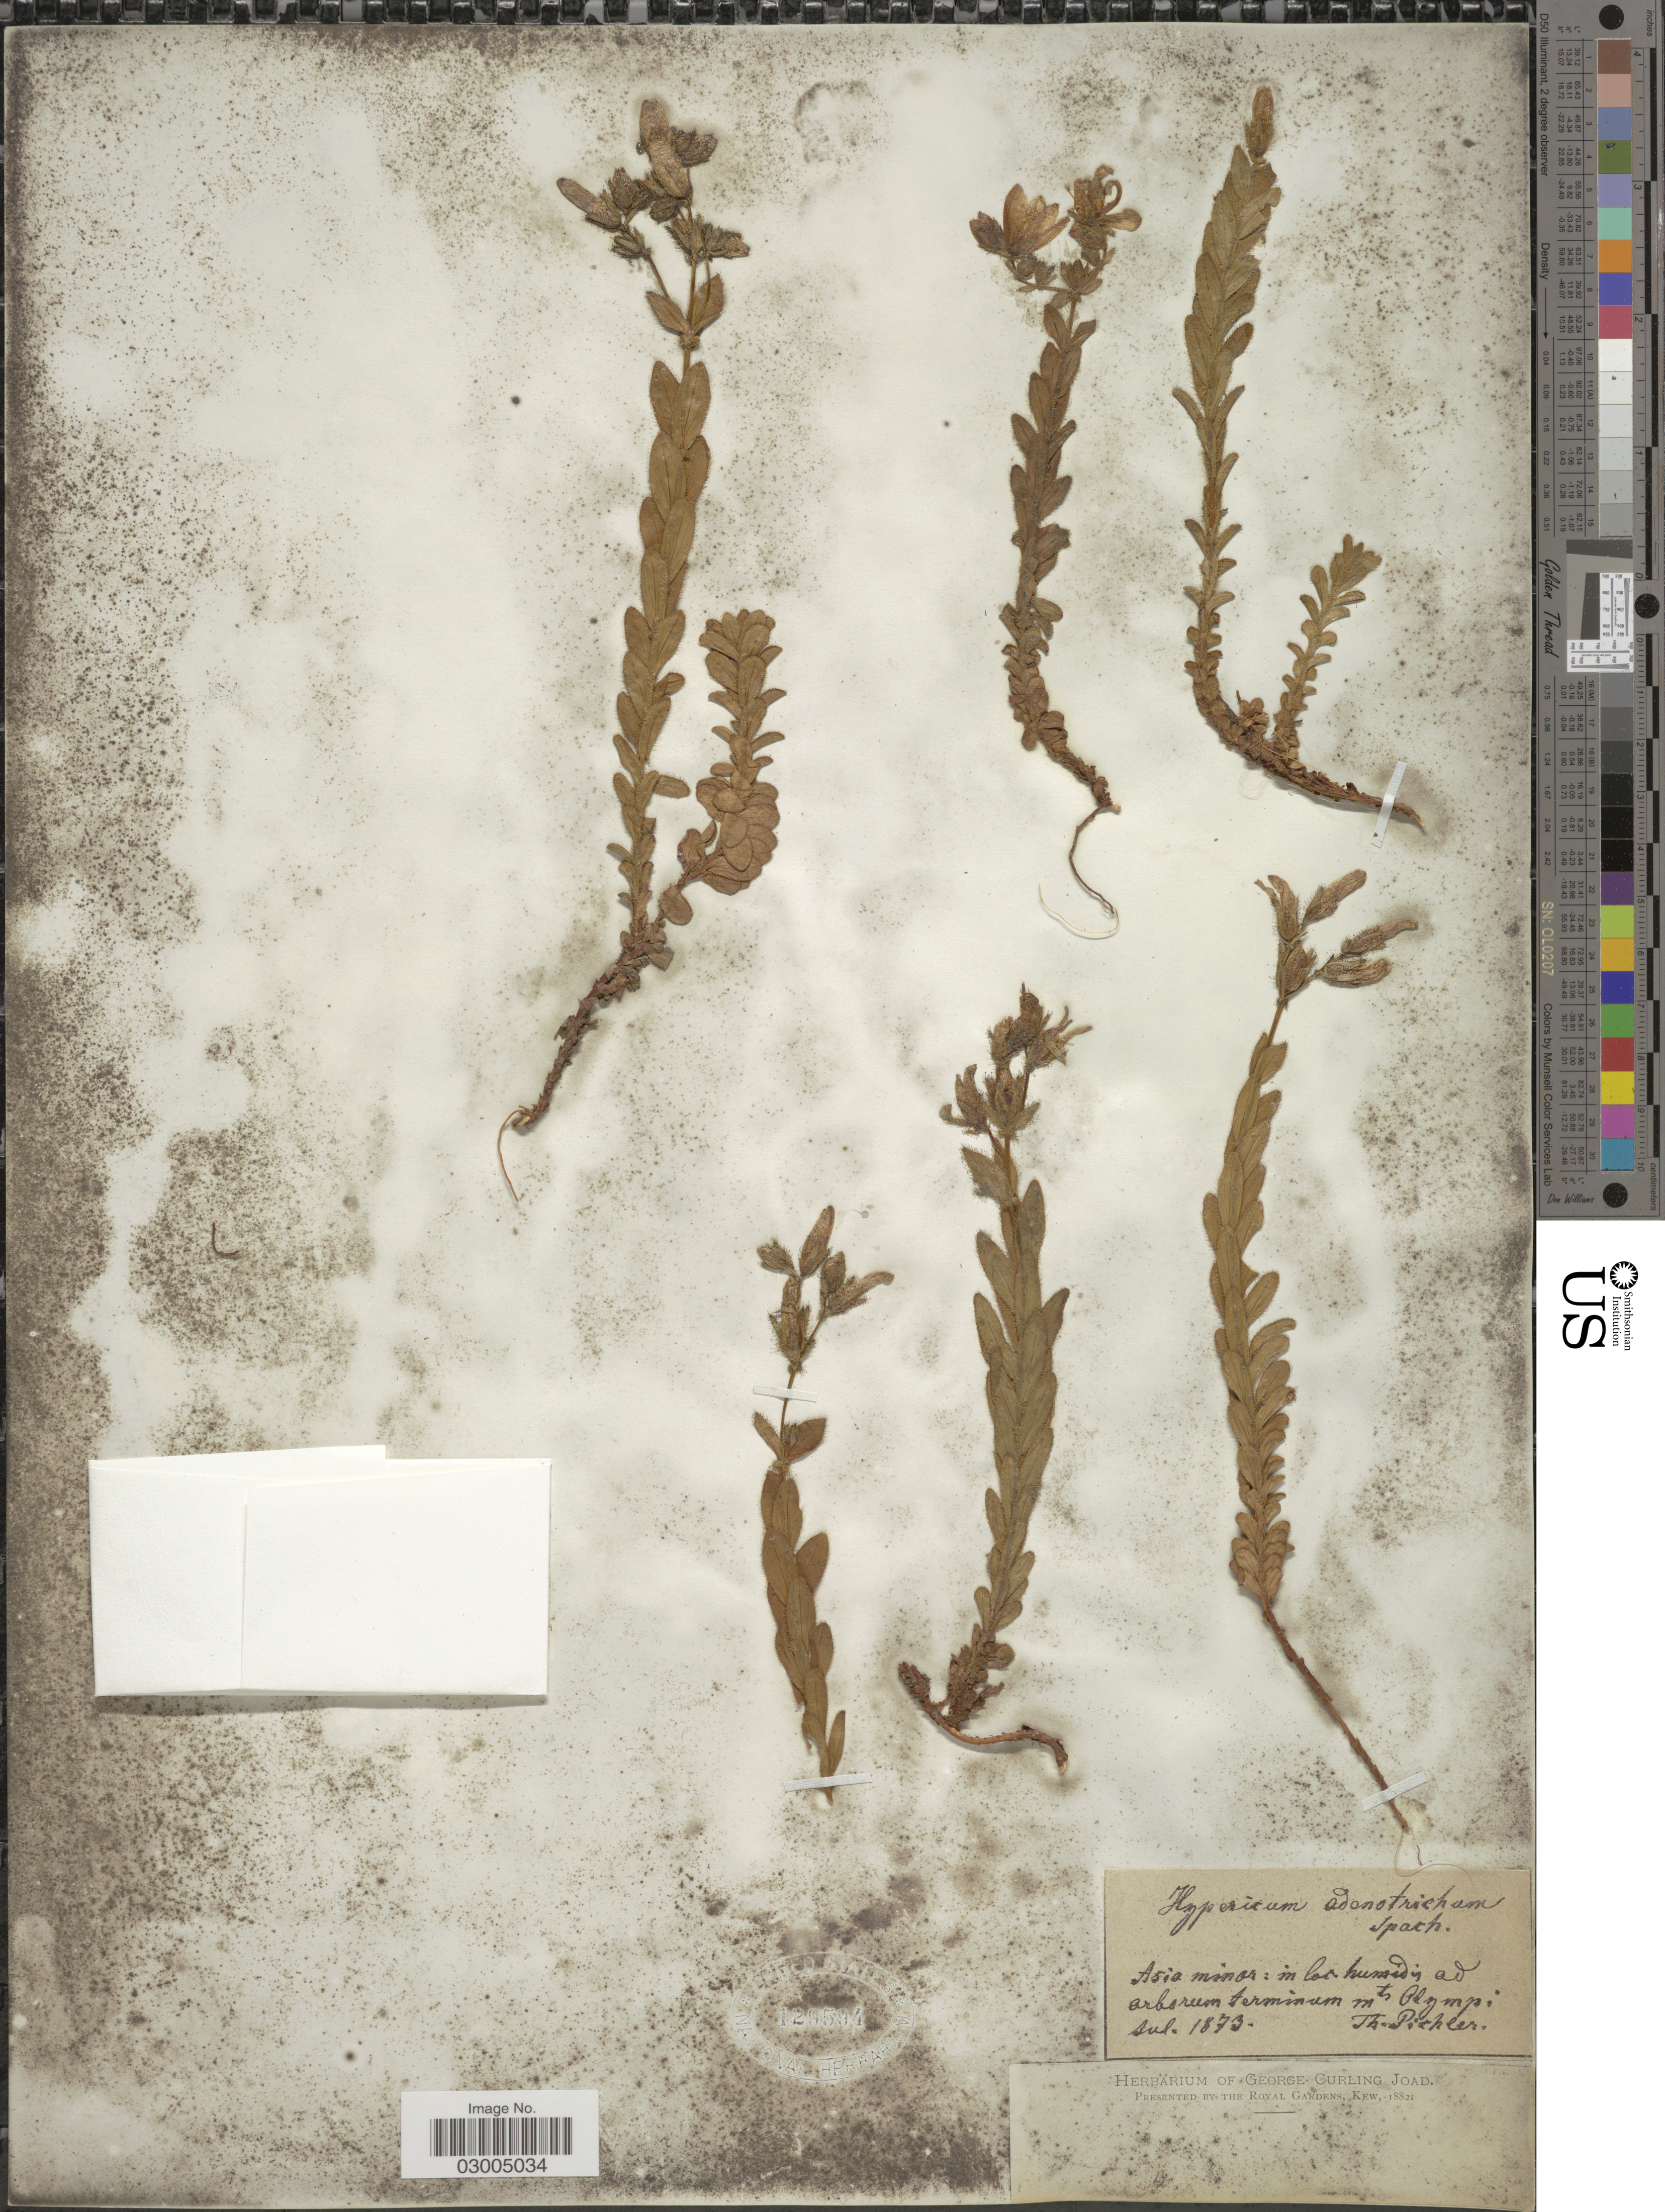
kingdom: Plantae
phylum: Tracheophyta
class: Magnoliopsida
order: Malpighiales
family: Hypericaceae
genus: Hypericum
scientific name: Hypericum adenotrichum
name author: Spach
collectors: T. Pichler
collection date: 1873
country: Turkey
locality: Asia minor: in loc. humdis ad arborum terminum mts. Olympi.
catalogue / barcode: US 129594